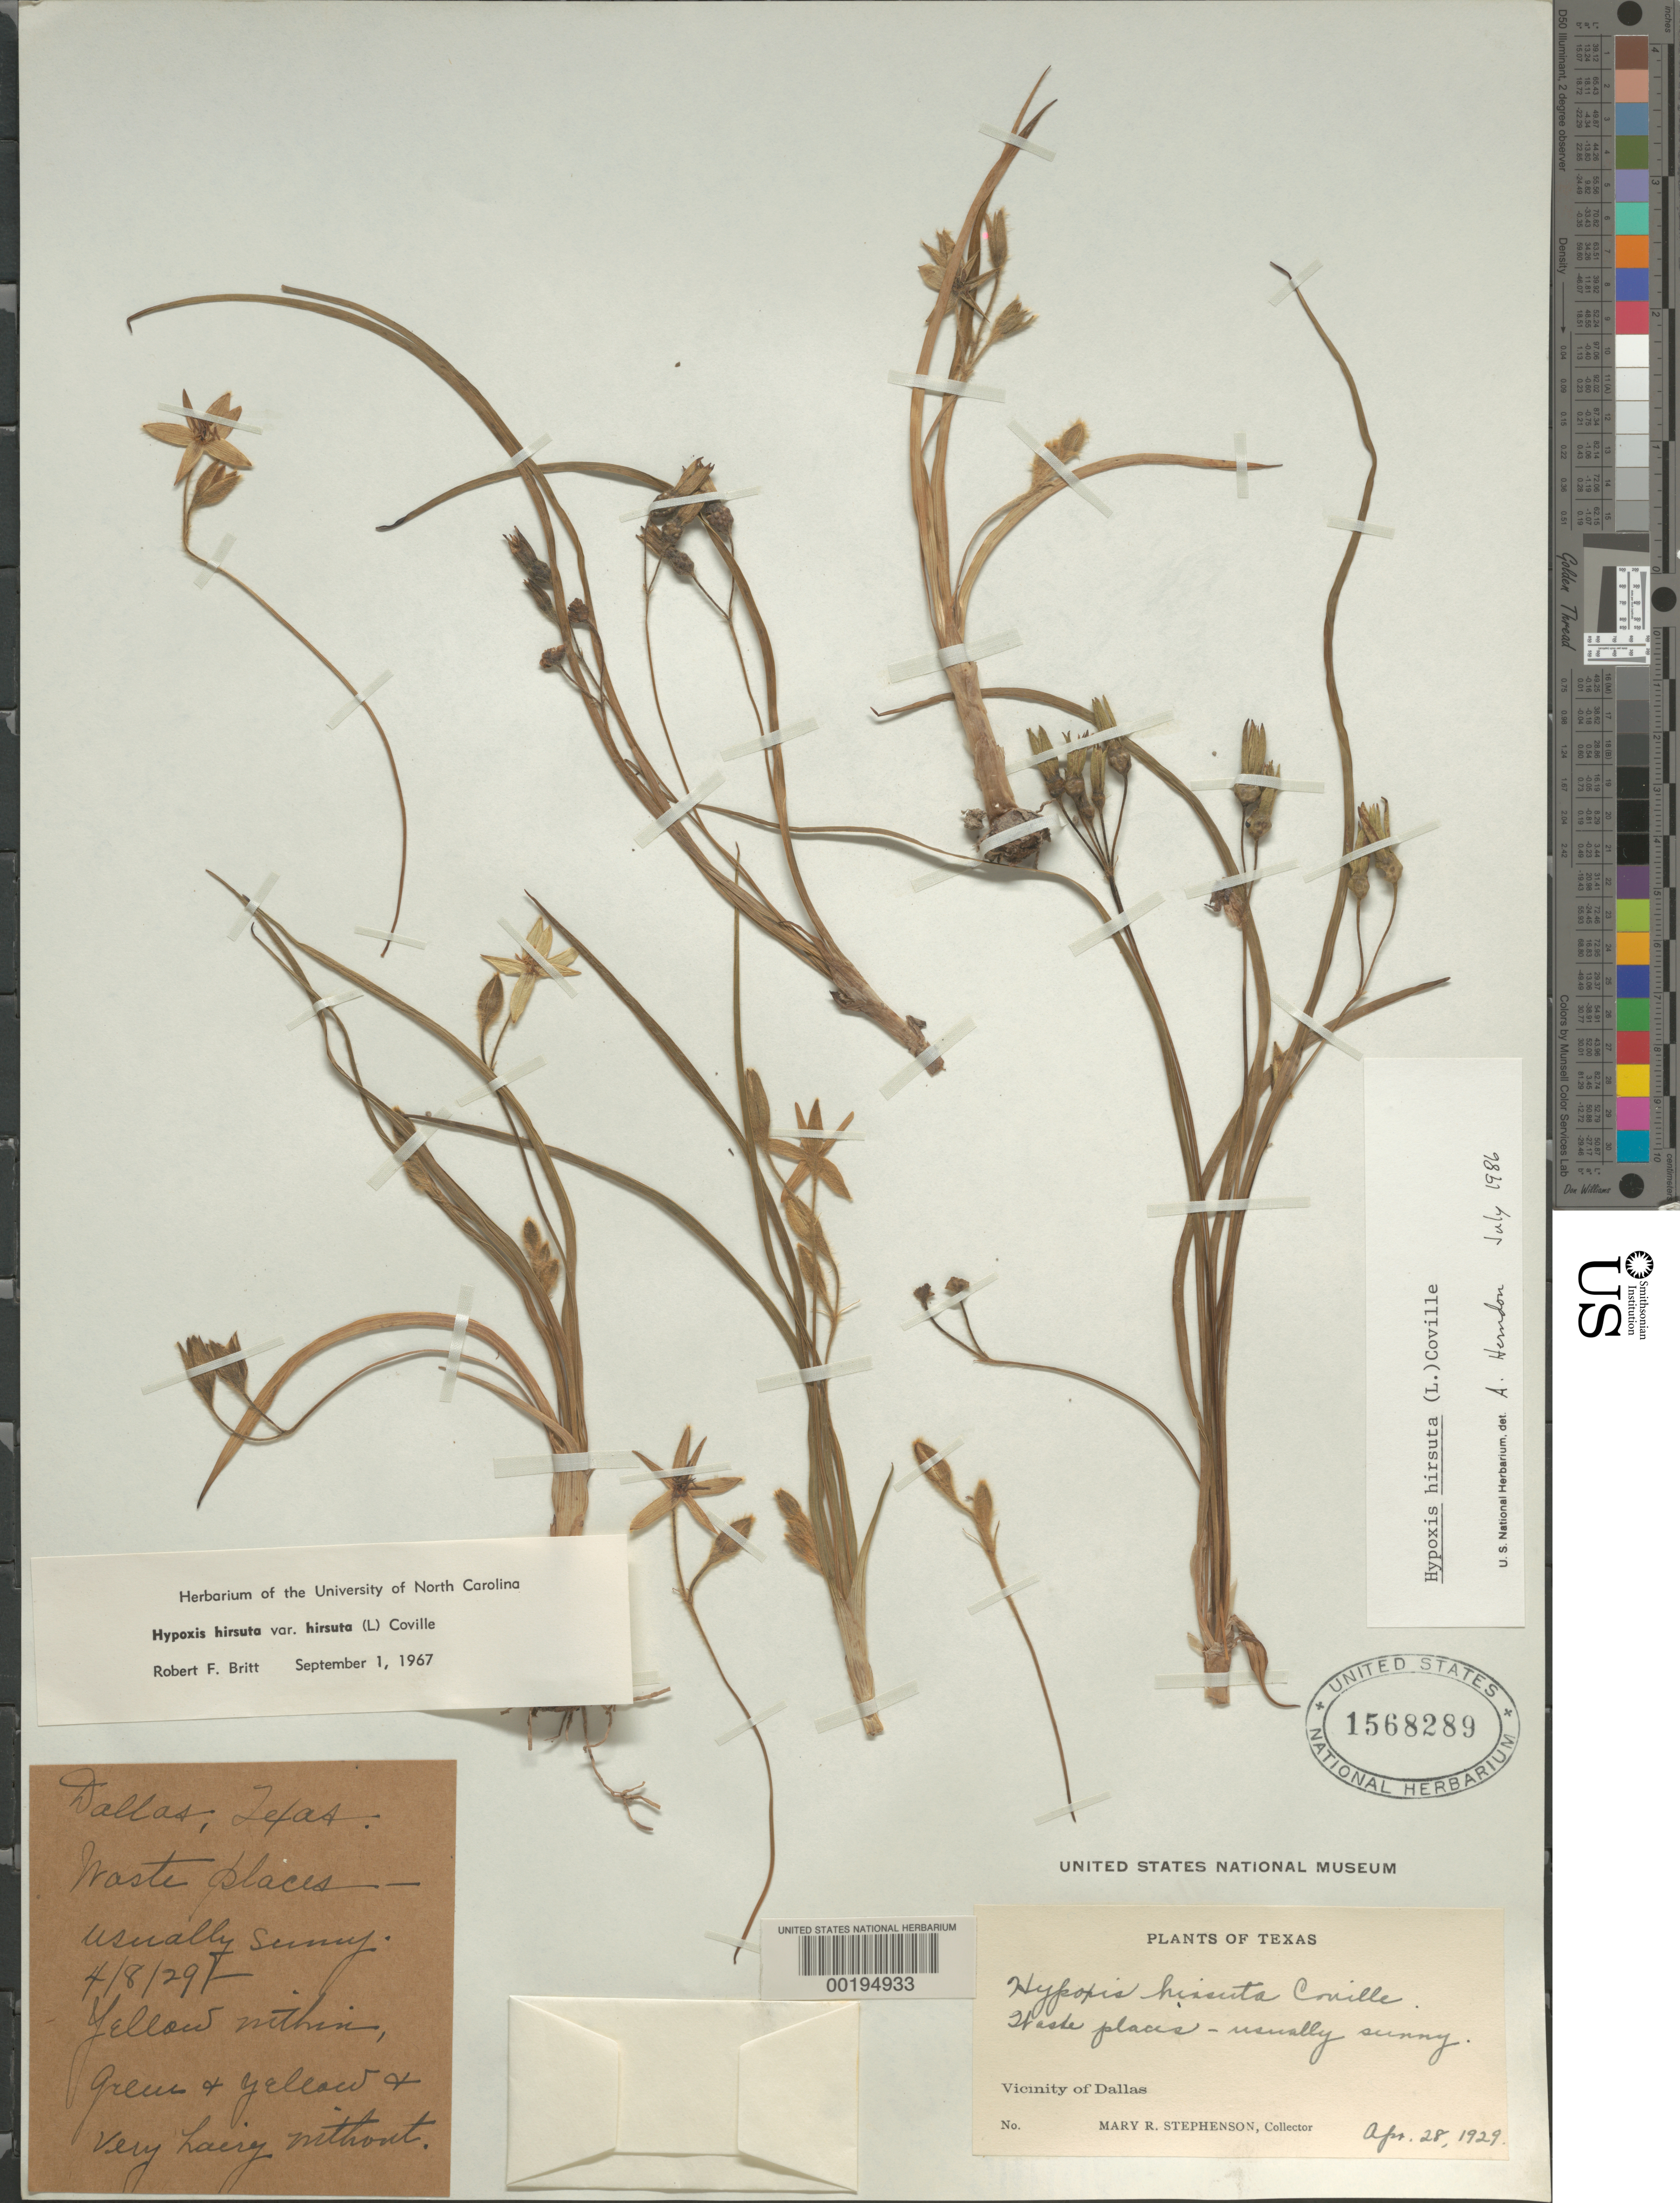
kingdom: Plantae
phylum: Tracheophyta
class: Liliopsida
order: Asparagales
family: Hypoxidaceae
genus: Hypoxis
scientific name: Hypoxis hirsuta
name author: (L.) Coville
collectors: M. R. Stephenson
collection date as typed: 08 Apr 1929 or 28 Apr 1929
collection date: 1929-04-08 or 1929-04-28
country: United States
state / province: Texas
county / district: Dallas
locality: Vicinity of dallas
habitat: Waste places, usually sunny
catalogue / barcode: US 1568299